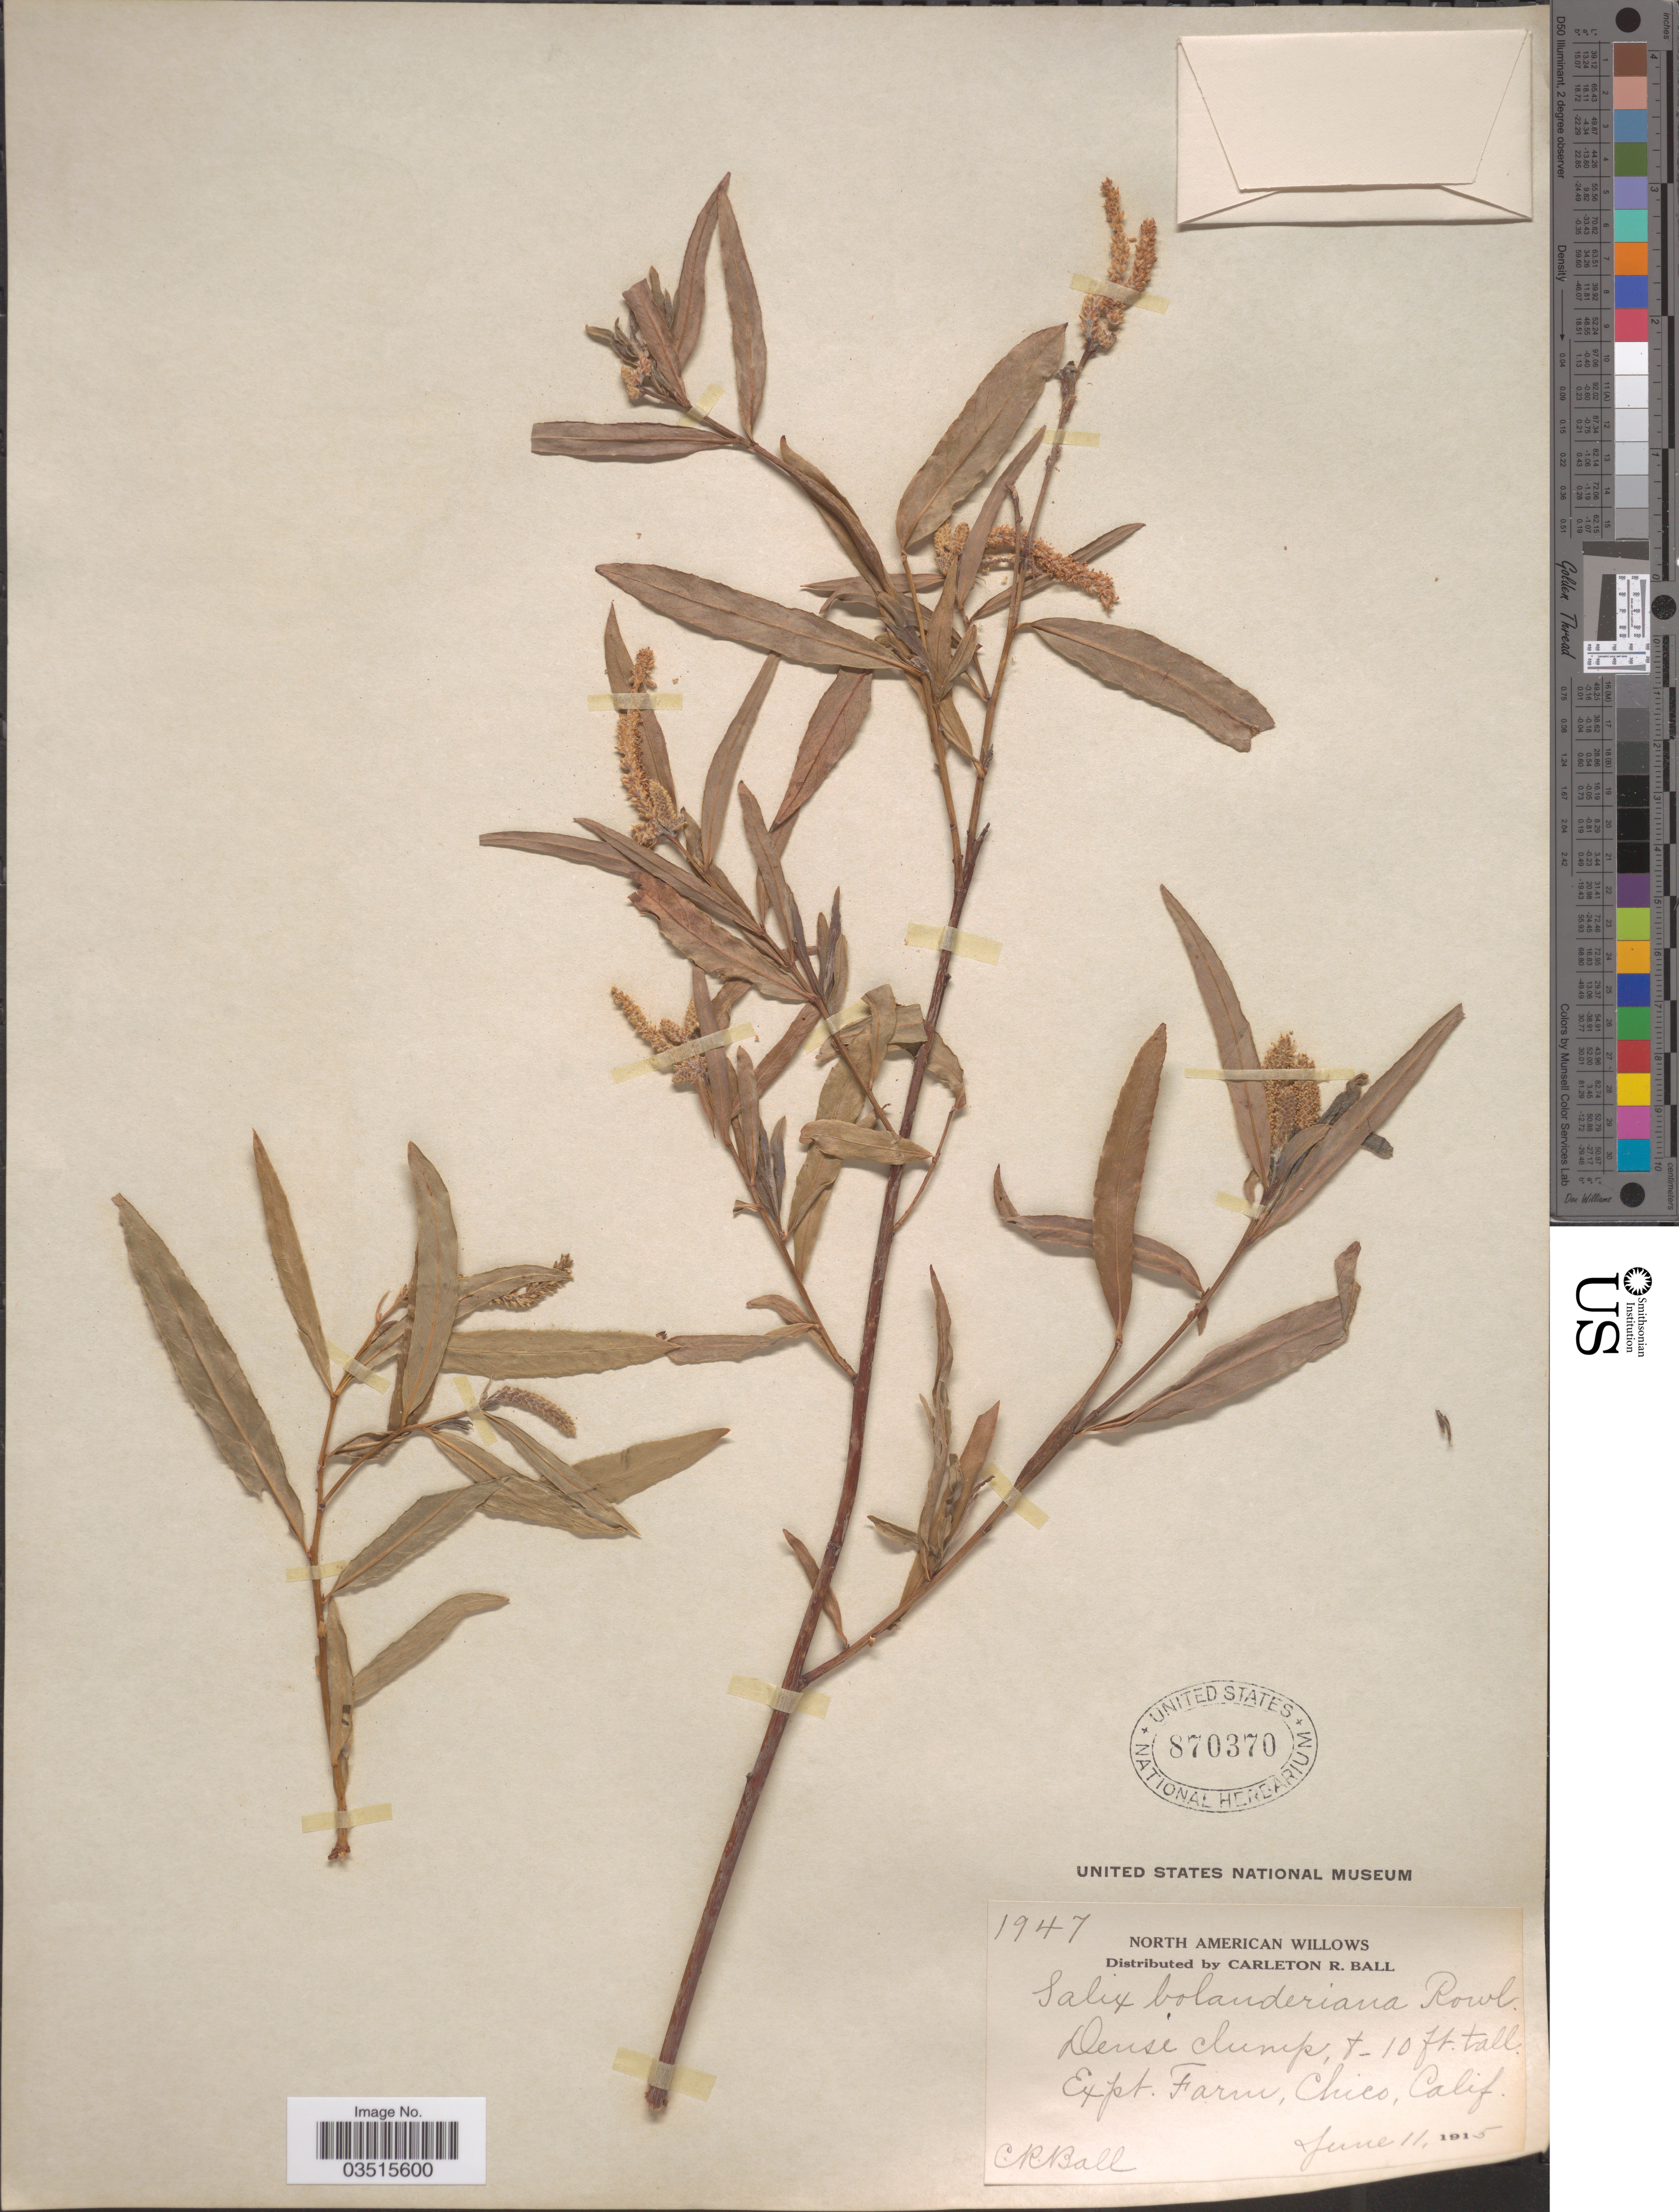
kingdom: Plantae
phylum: Tracheophyta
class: Magnoliopsida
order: Malpighiales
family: Salicaceae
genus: Salix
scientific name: Salix melanopsis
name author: Nutt.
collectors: C. R. Ball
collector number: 1947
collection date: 1915-06-11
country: United States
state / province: California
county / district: Butte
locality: Expt. Farm. Chico.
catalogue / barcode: US 870370